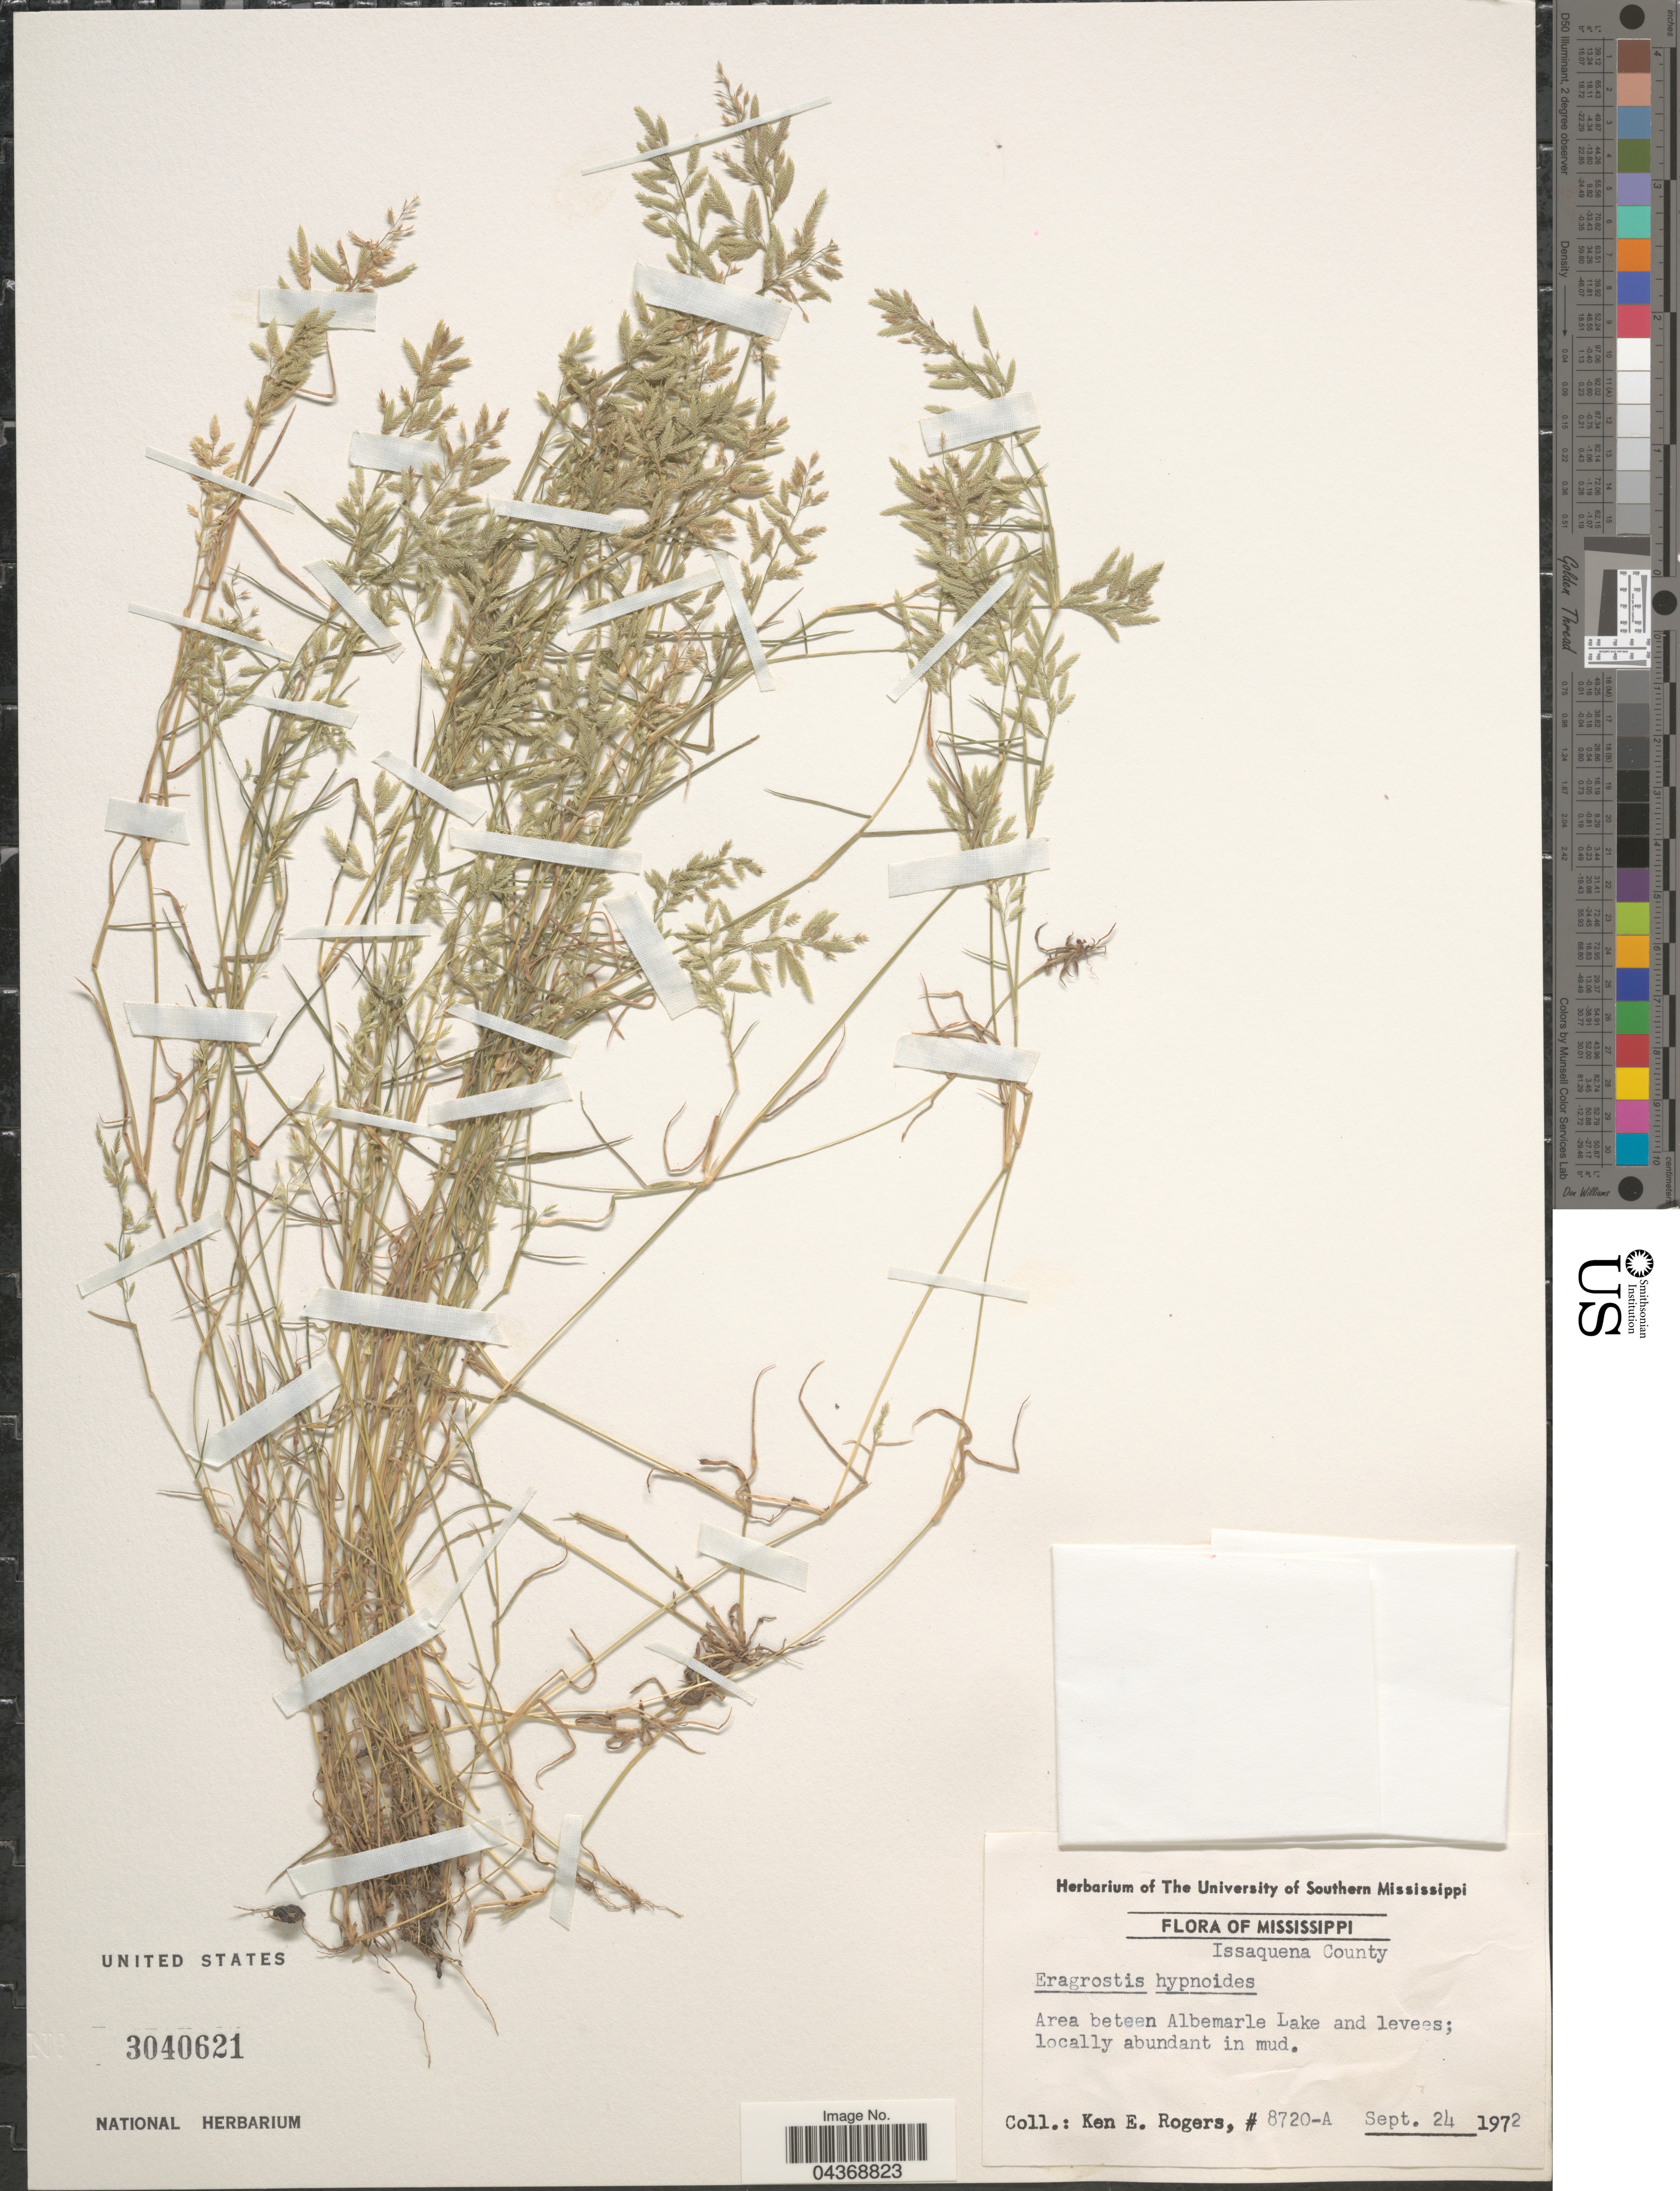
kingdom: Plantae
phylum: Tracheophyta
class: Liliopsida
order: Poales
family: Poaceae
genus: Eragrostis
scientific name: Eragrostis hypnoides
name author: (Lam.) Britton, Stearns & Poggenb.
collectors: K. Rogers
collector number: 8720-A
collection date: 1972-09-24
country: United States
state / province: Mississippi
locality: Issaquena County. Area between Albemarle Lake and levees.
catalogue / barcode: US 3040621